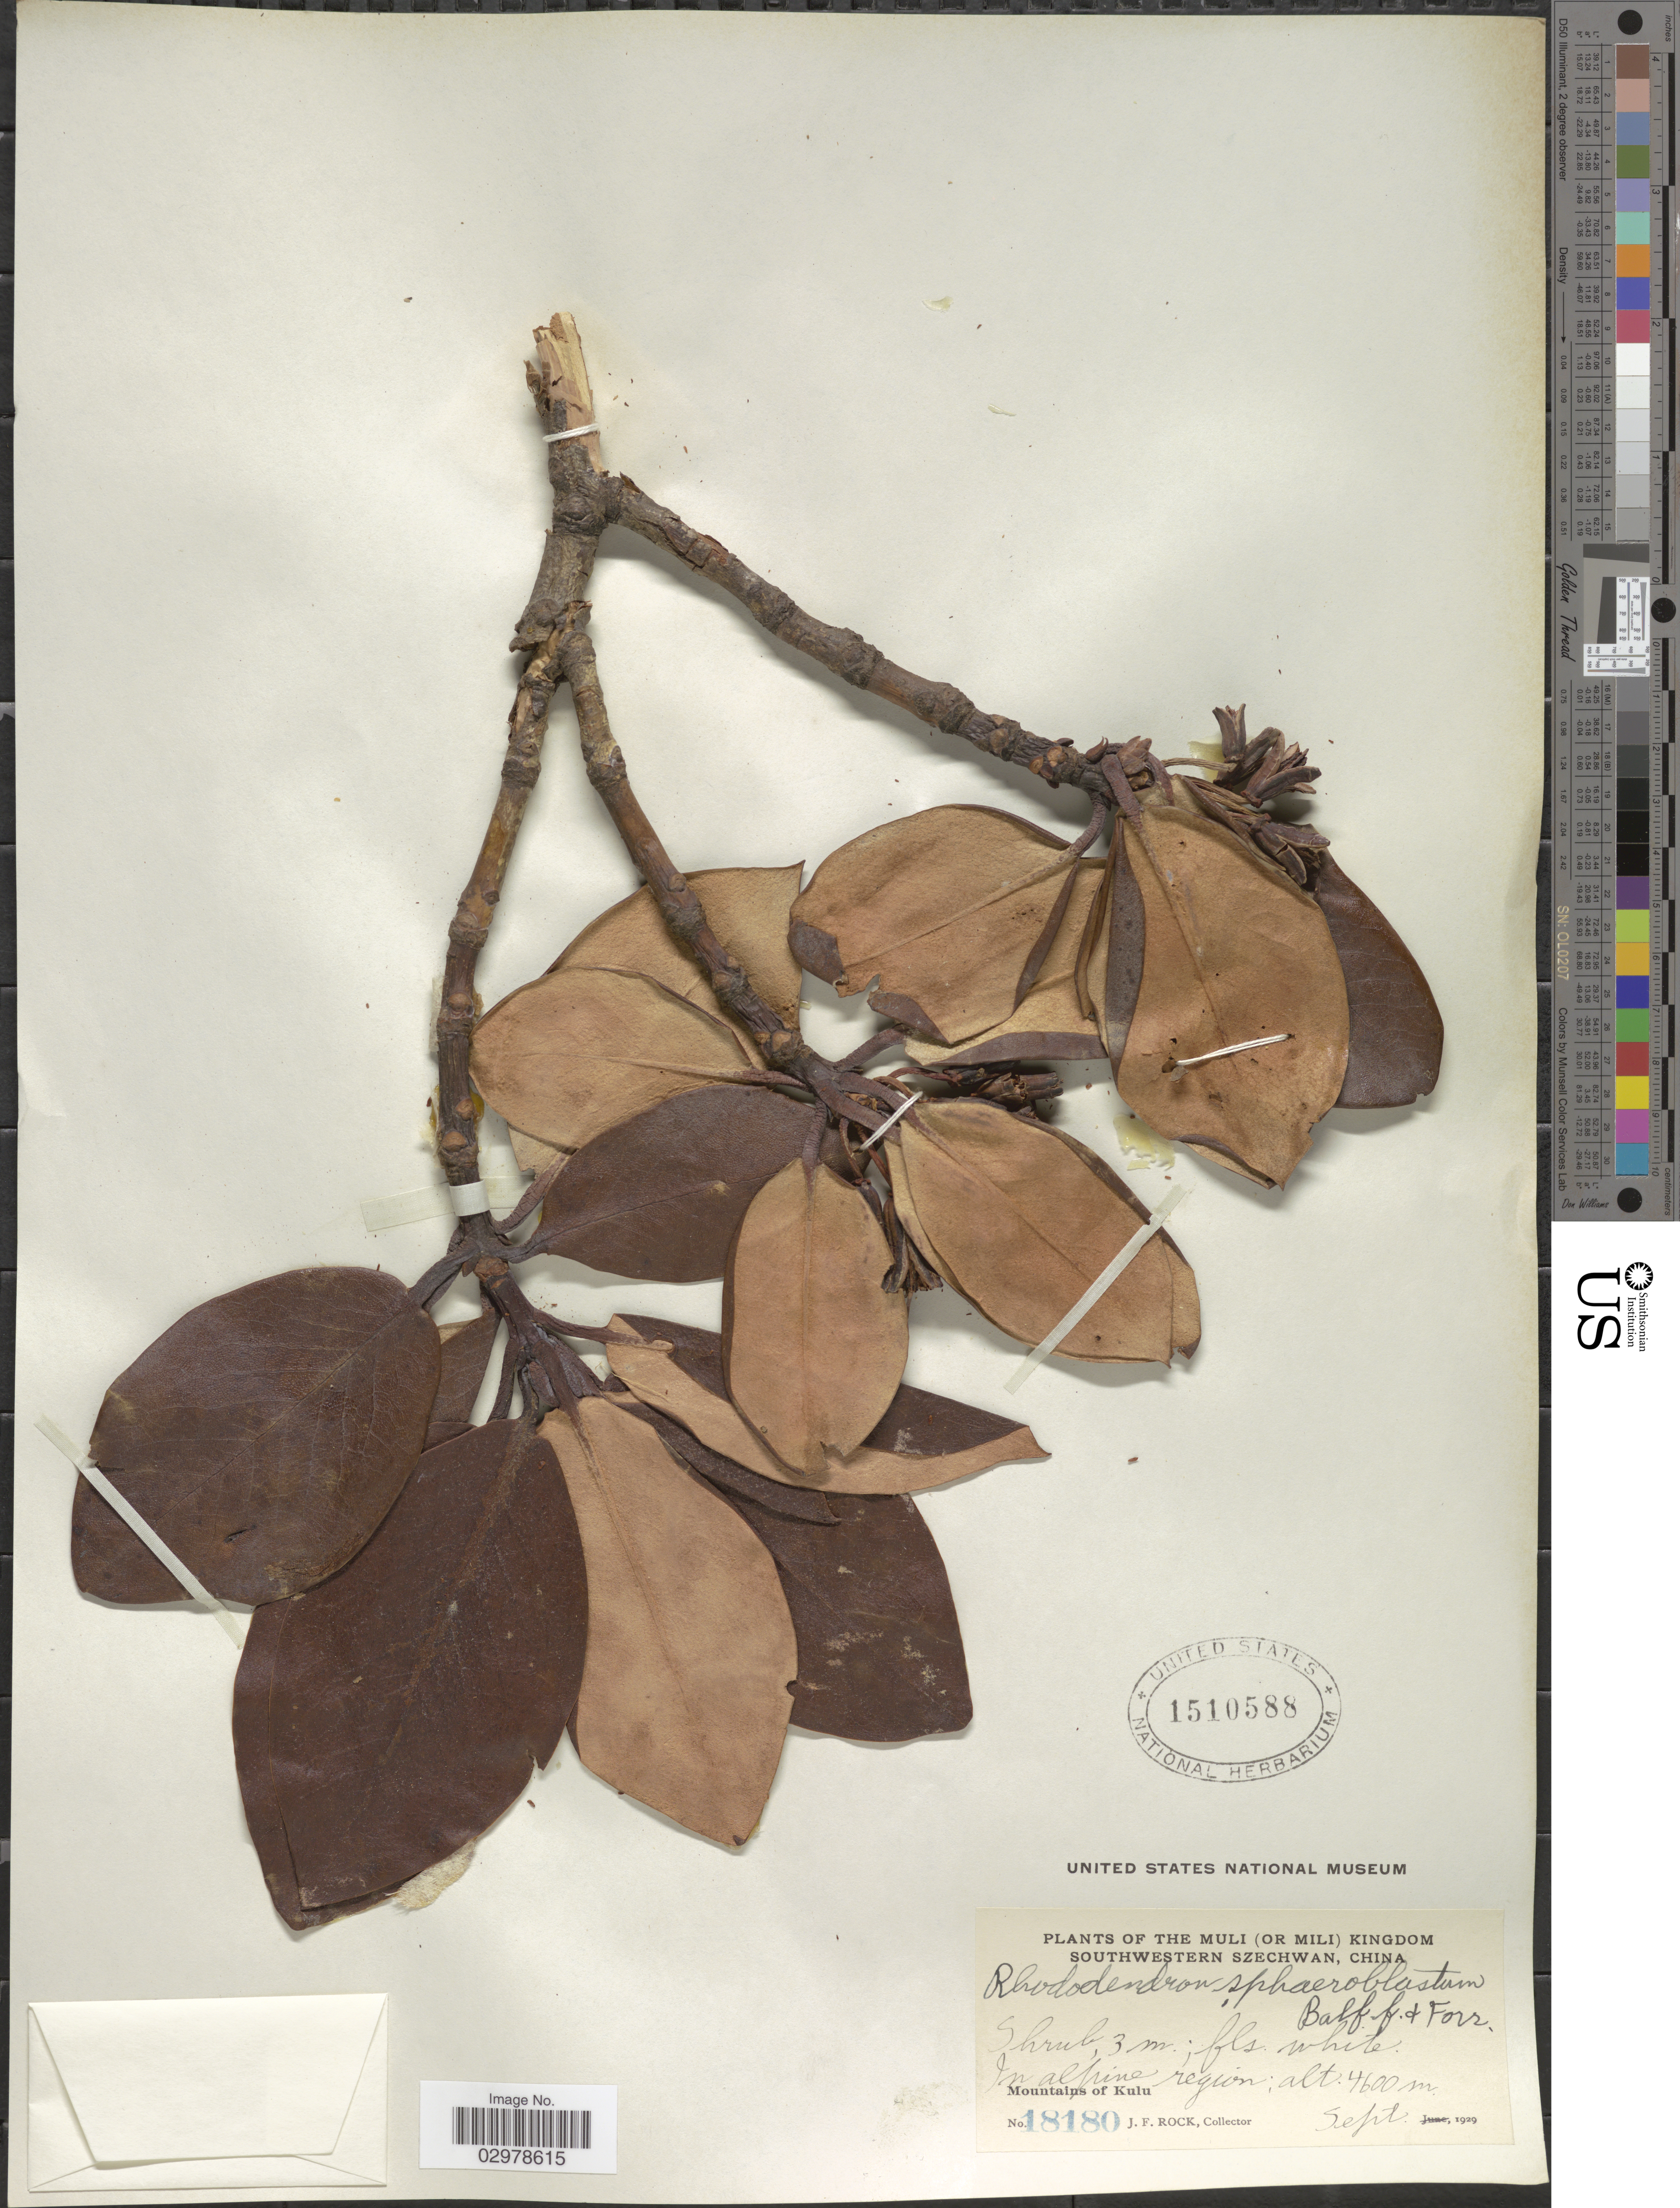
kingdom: Plantae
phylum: Tracheophyta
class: Magnoliopsida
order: Ericales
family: Ericaceae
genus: Rhododendron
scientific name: Rhododendron sphaeroblastum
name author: Balf. f. & Forrest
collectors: J. Rock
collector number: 18180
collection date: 1929-09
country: China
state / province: Sichuan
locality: The Muli (or Mili) Kingdom, southwestern Szechwan. Mountains of Kulu.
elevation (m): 4600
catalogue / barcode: US 1510588